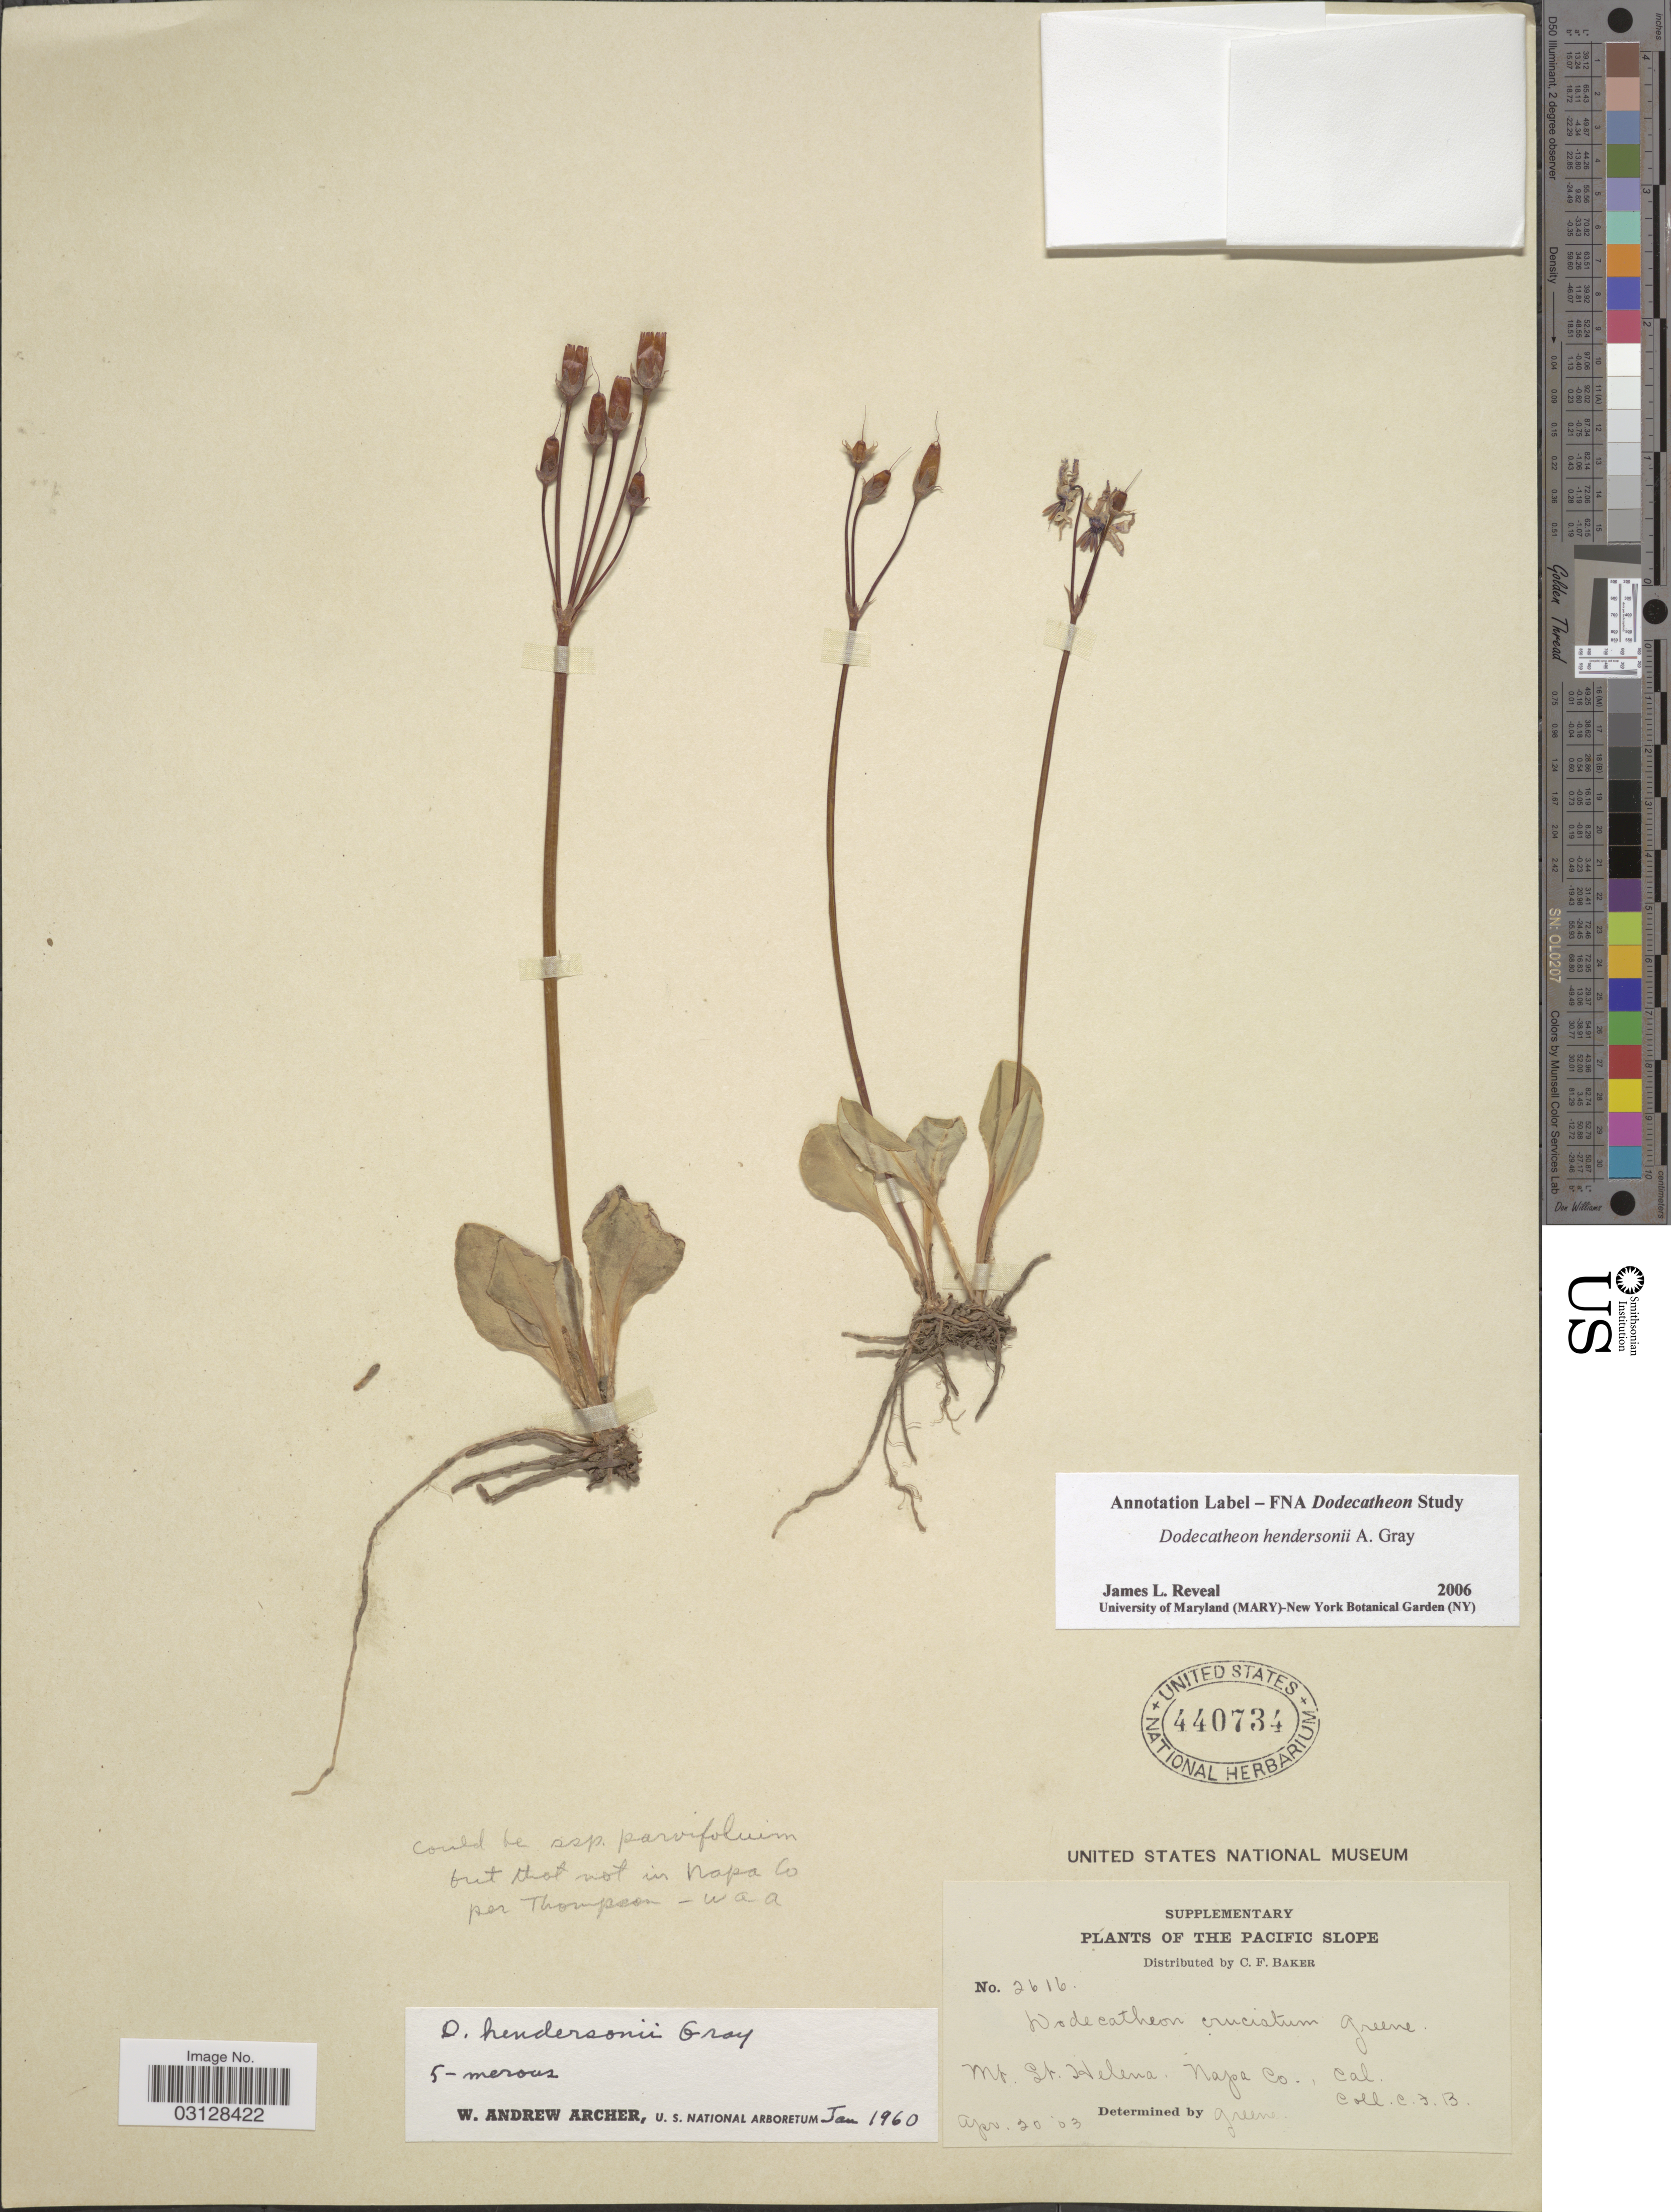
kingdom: Plantae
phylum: Tracheophyta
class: Magnoliopsida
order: Ericales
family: Primulaceae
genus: Dodecatheon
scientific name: Dodecatheon hendersonii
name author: A. Gray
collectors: C. F. Baker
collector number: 2616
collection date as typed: Transcribed d/m/y: 20/4/3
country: United States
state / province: California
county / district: Napa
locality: The Pacific Slope. Mt. St. Helena. Napa Co., Cal.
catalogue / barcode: US 440734